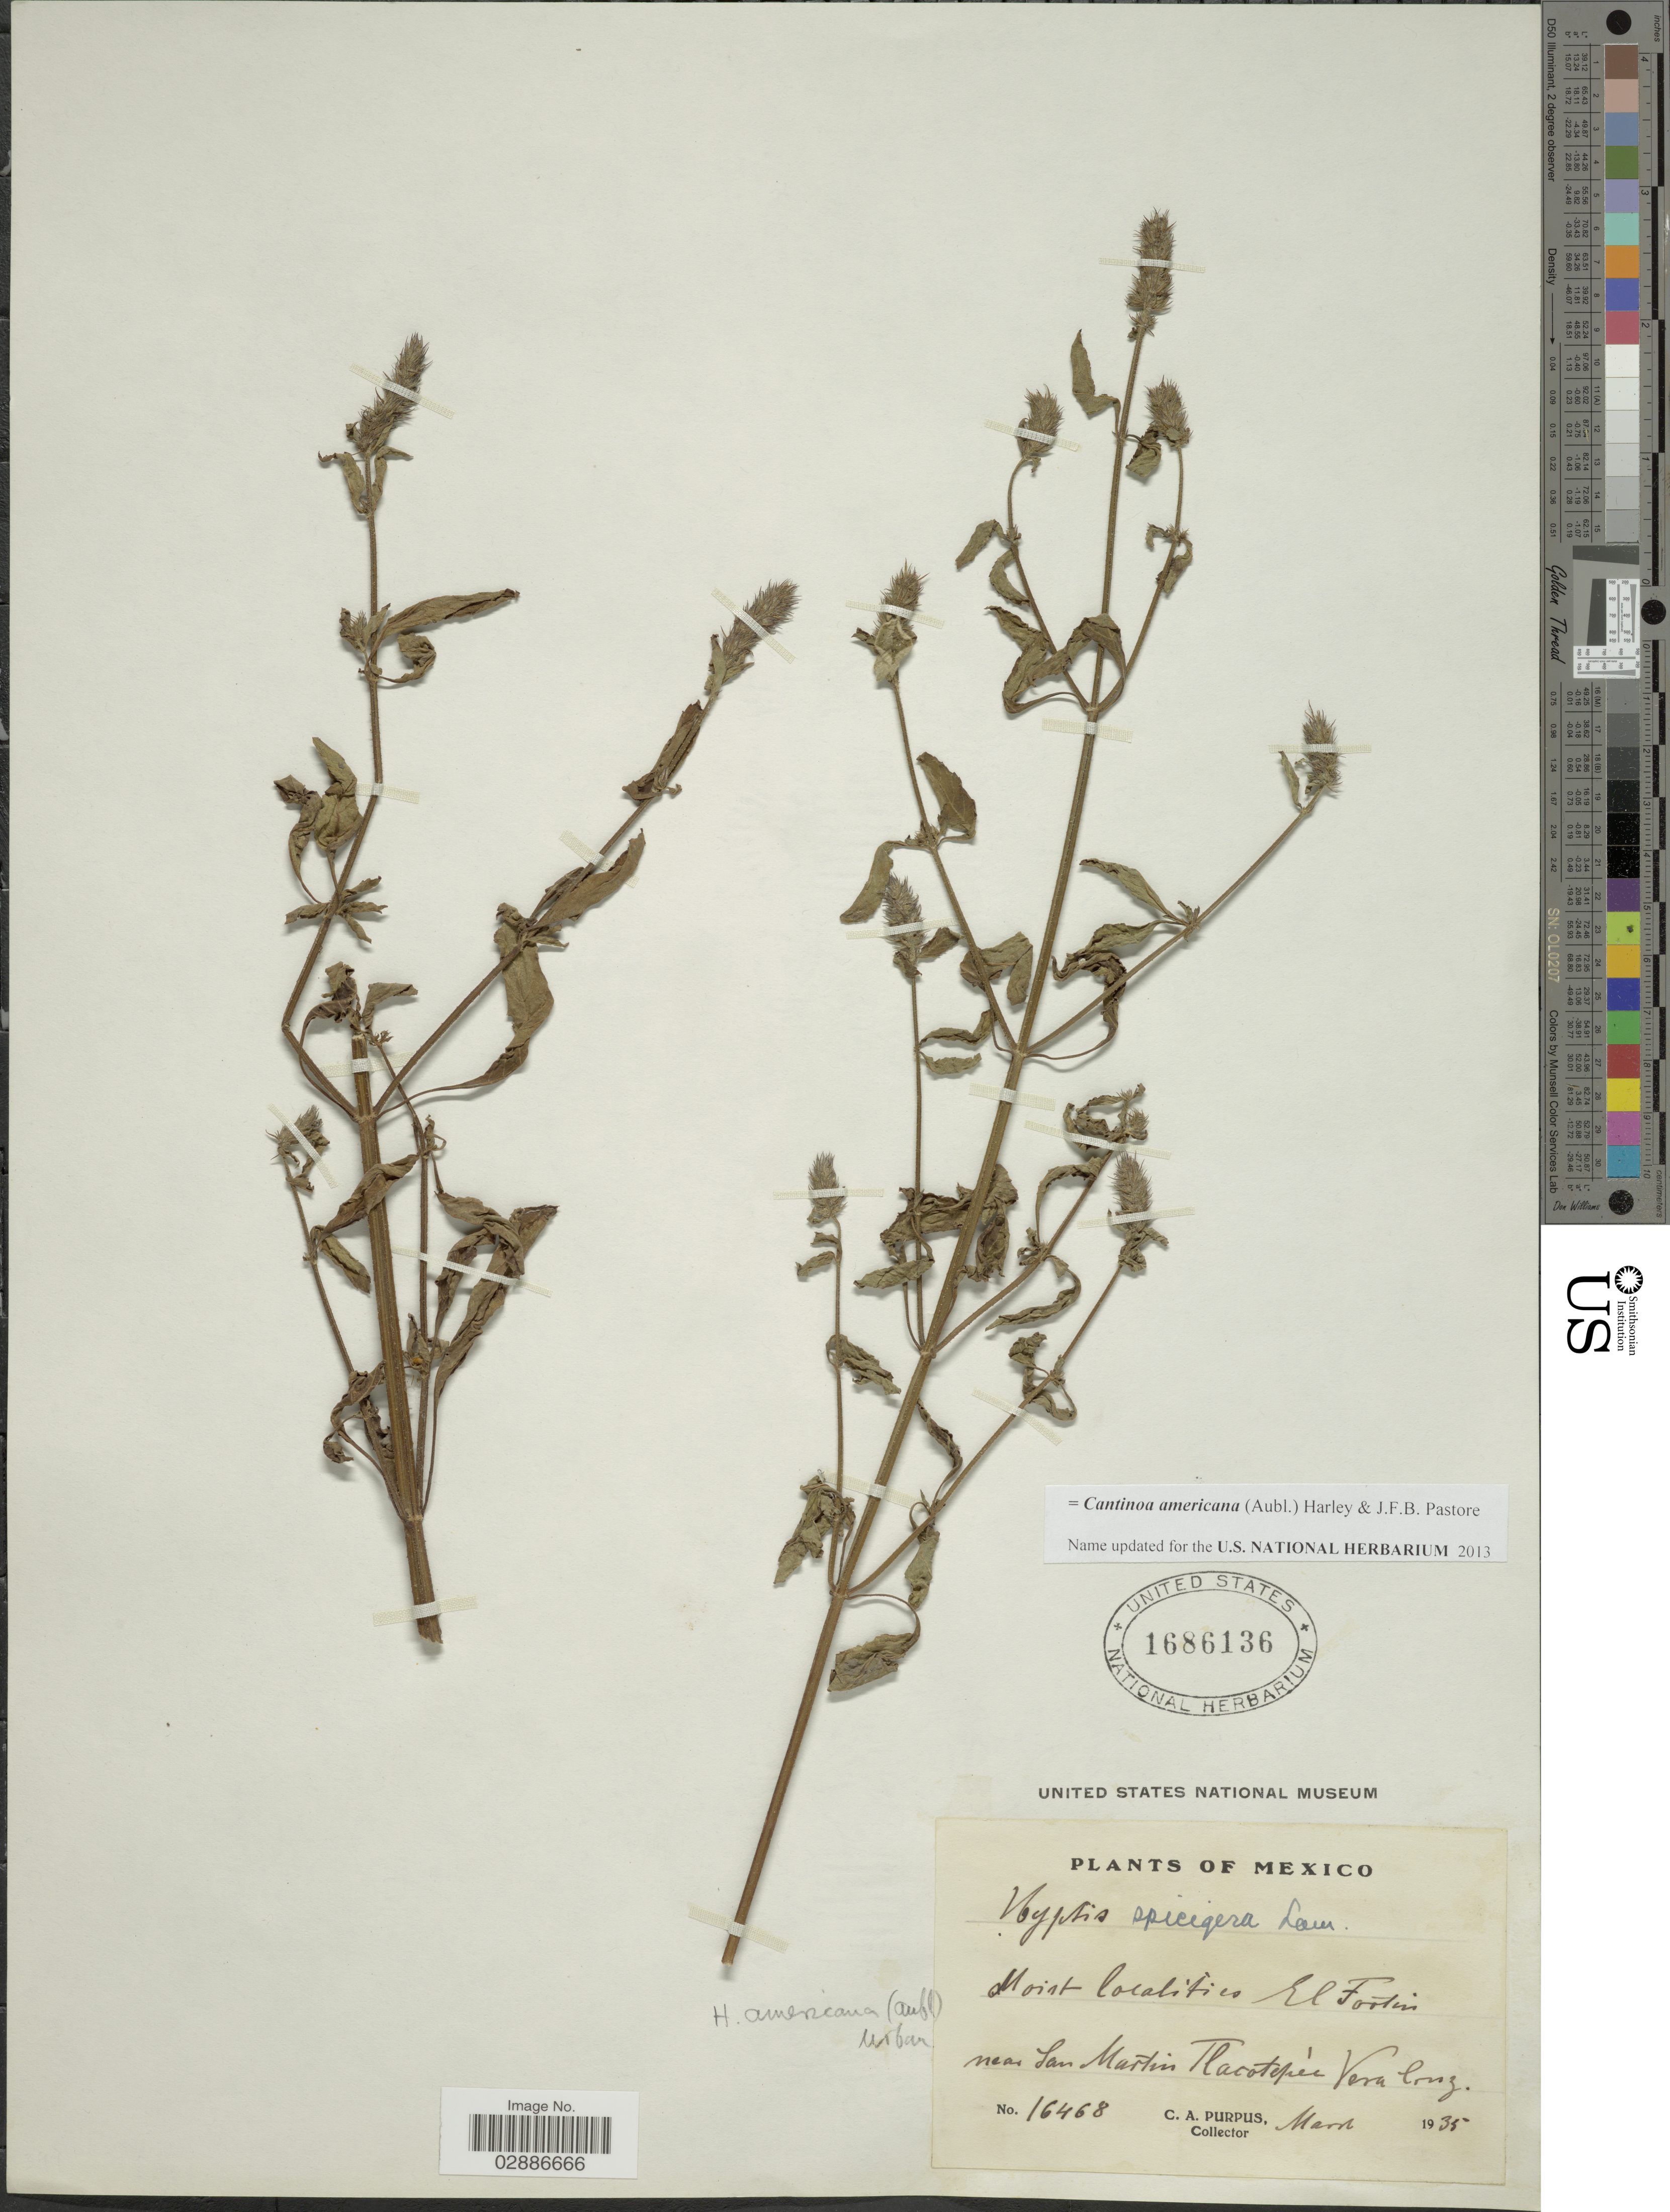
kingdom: Plantae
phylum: Tracheophyta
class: Magnoliopsida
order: Lamiales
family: Lamiaceae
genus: Cantinoa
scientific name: Cantinoa americana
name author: (Aubl.) Harley & J.F.B. Pastore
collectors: C. A. Purpus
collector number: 16468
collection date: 1935-03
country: Mexico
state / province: Veracruz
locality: El Fortin. Near San Martin Tlacotepèc. Vera Cruz.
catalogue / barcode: US 1686136